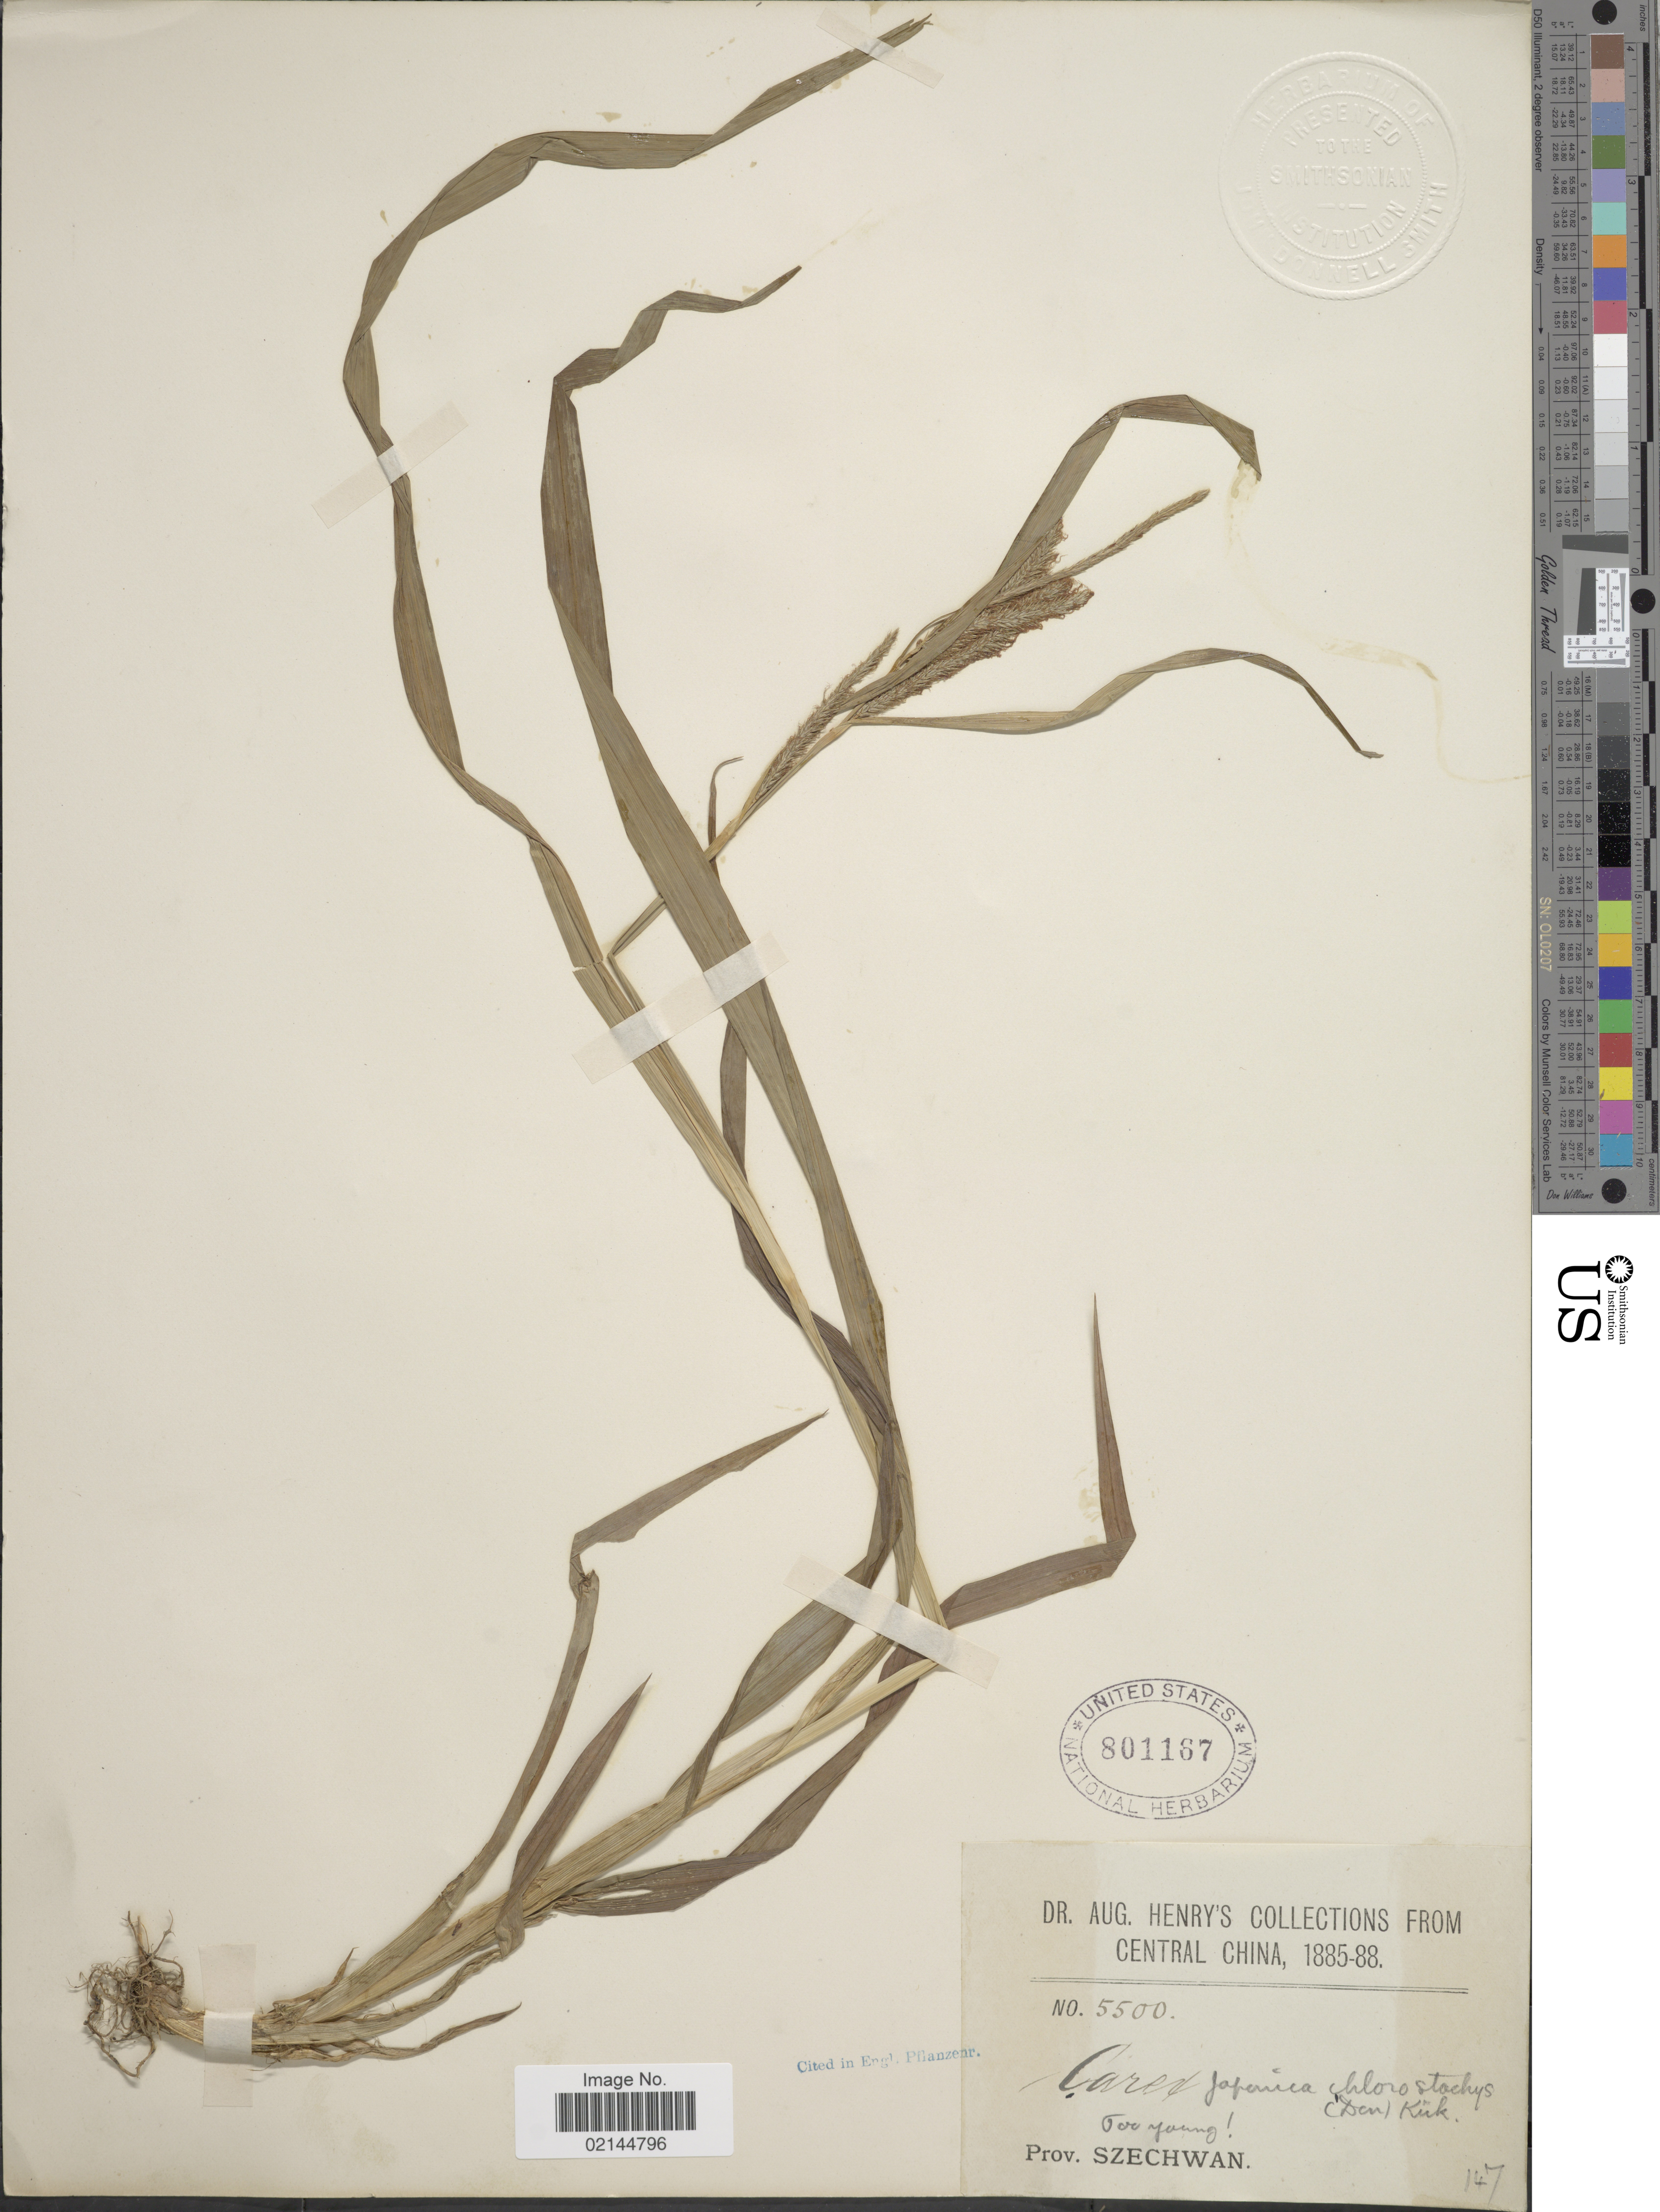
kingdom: Plantae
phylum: Tracheophyta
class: Liliopsida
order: Poales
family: Cyperaceae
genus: Carex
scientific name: Carex japonica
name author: Thunb.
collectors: A. Henry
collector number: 5500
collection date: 1885/1888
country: China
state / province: Sichuan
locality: Central China. Prov. Szechwan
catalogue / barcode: US 801167